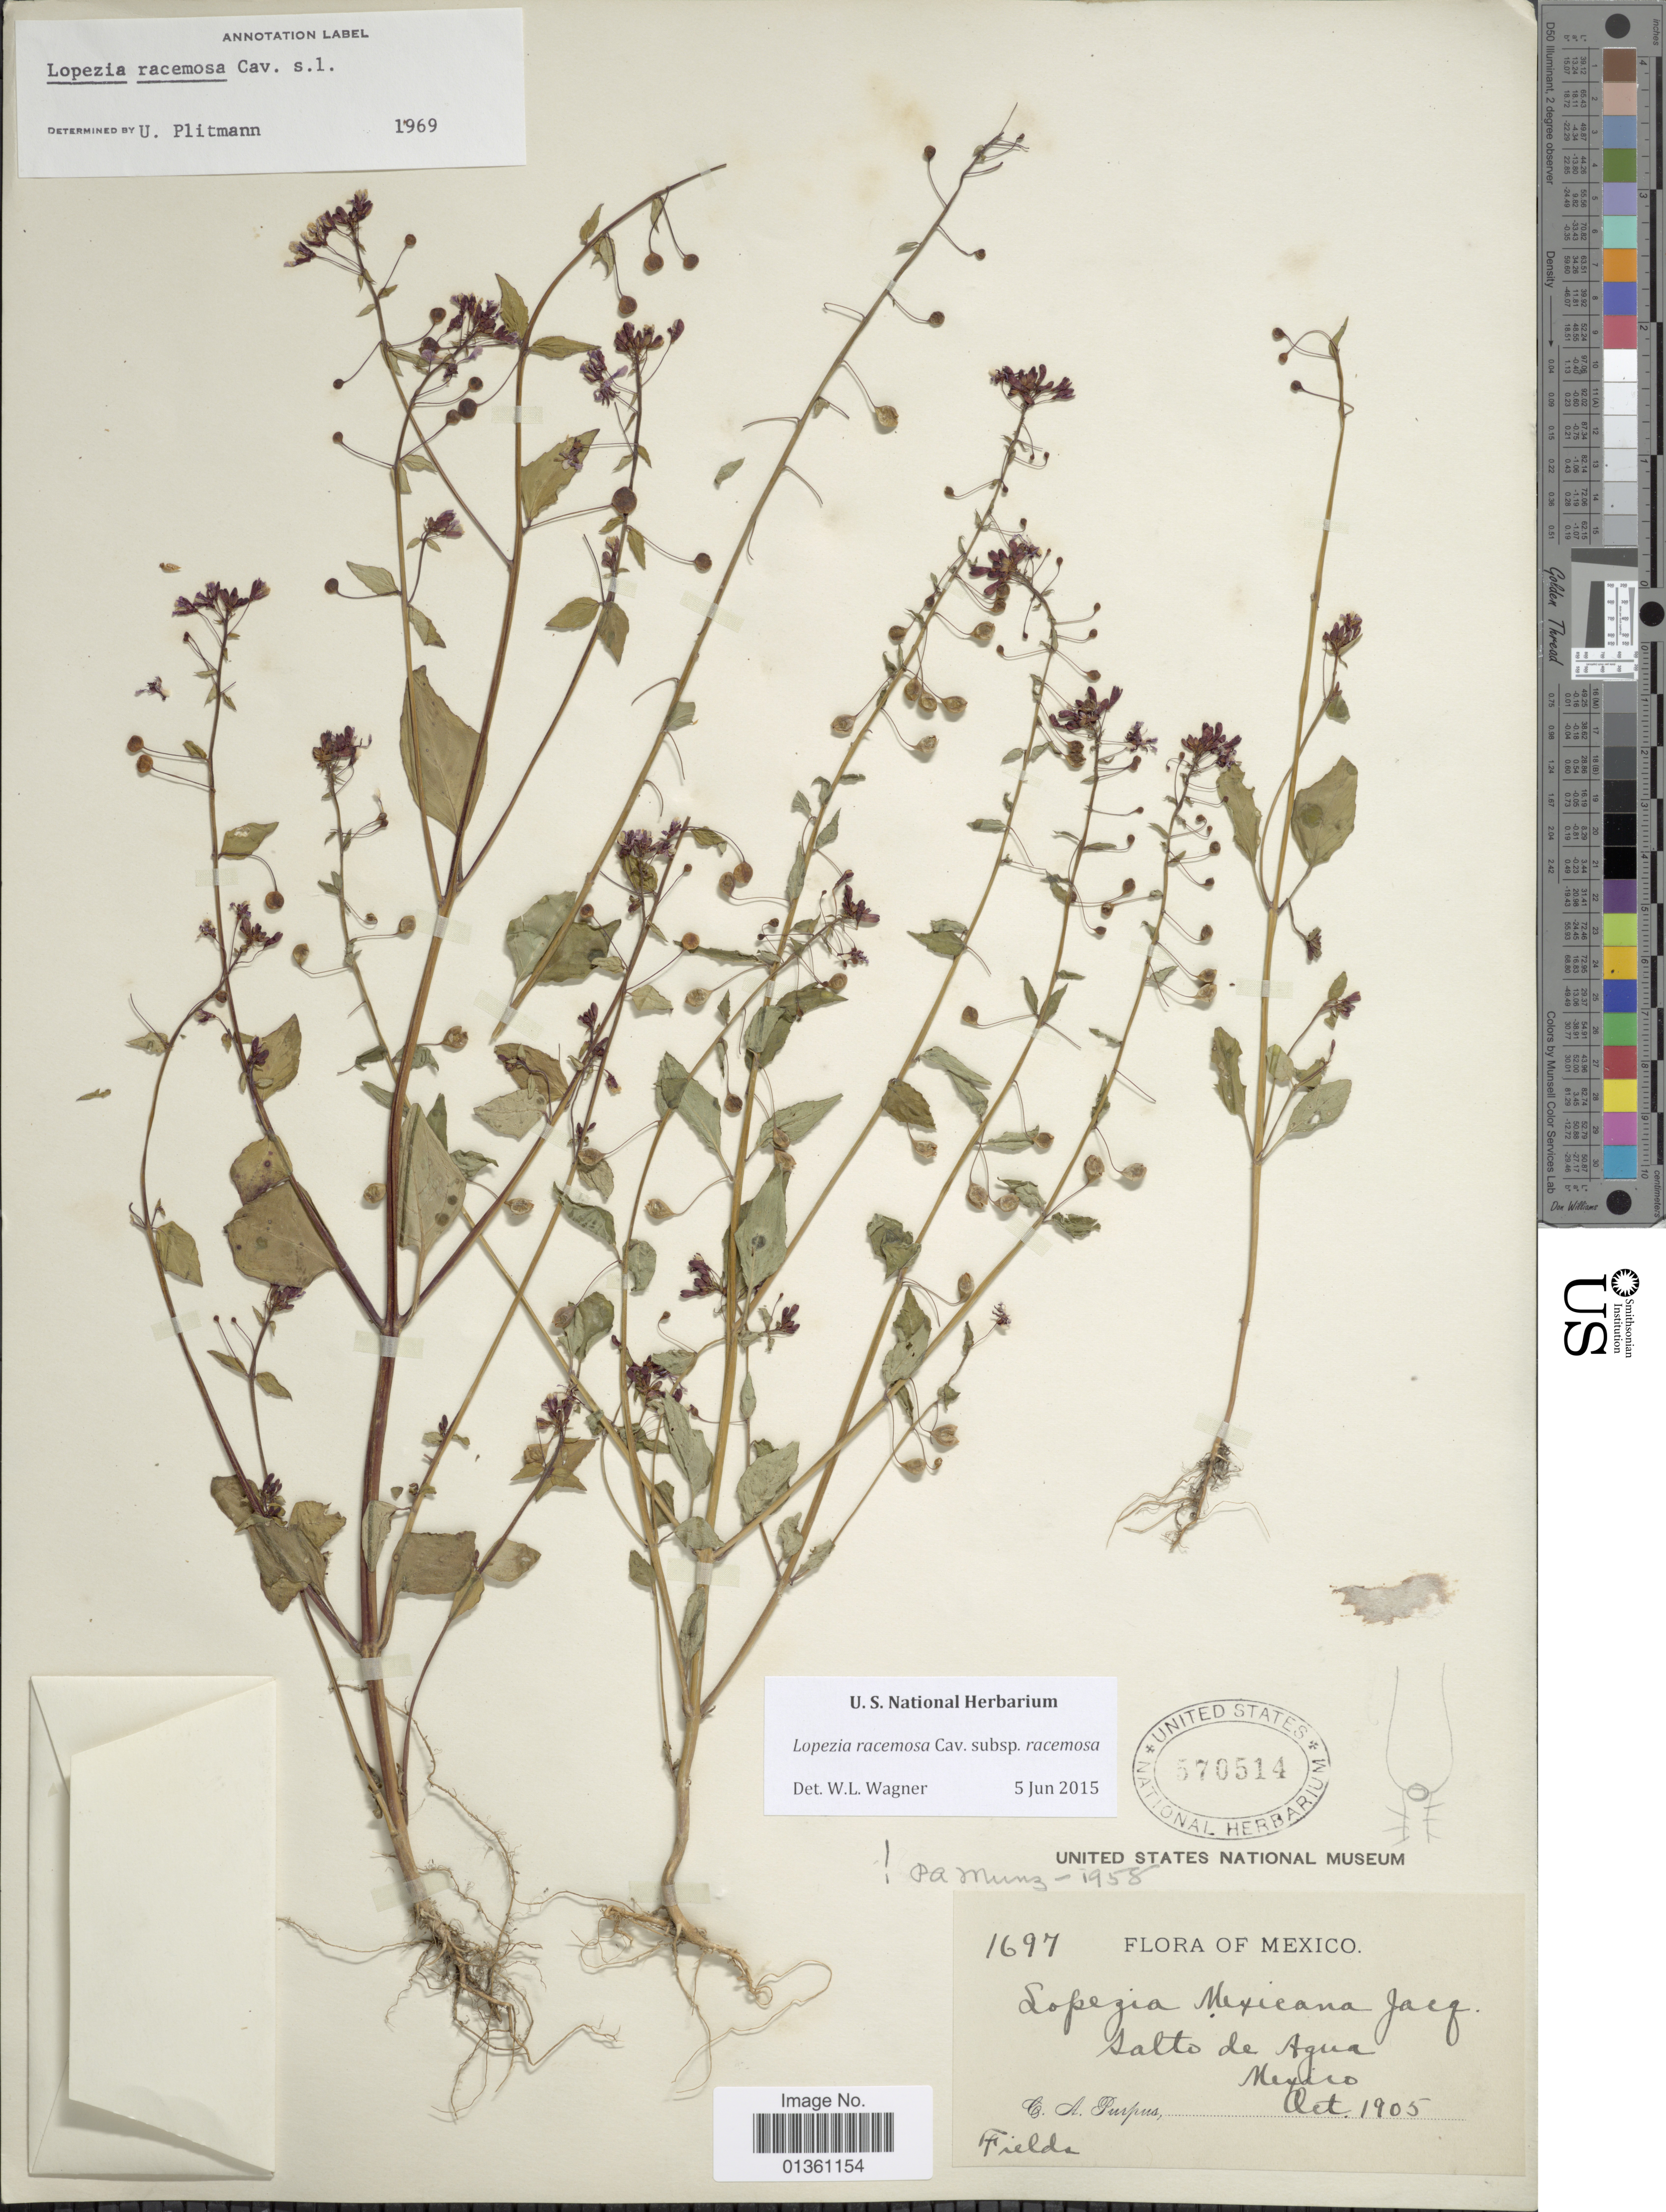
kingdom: Plantae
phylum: Tracheophyta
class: Magnoliopsida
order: Myrtales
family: Onagraceae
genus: Lopezia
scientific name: Lopezia racemosa subsp. racemosa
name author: Cav.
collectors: C. A. Purpus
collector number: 1697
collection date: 1905-10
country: Mexico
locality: Salto de Agua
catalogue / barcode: US 570514